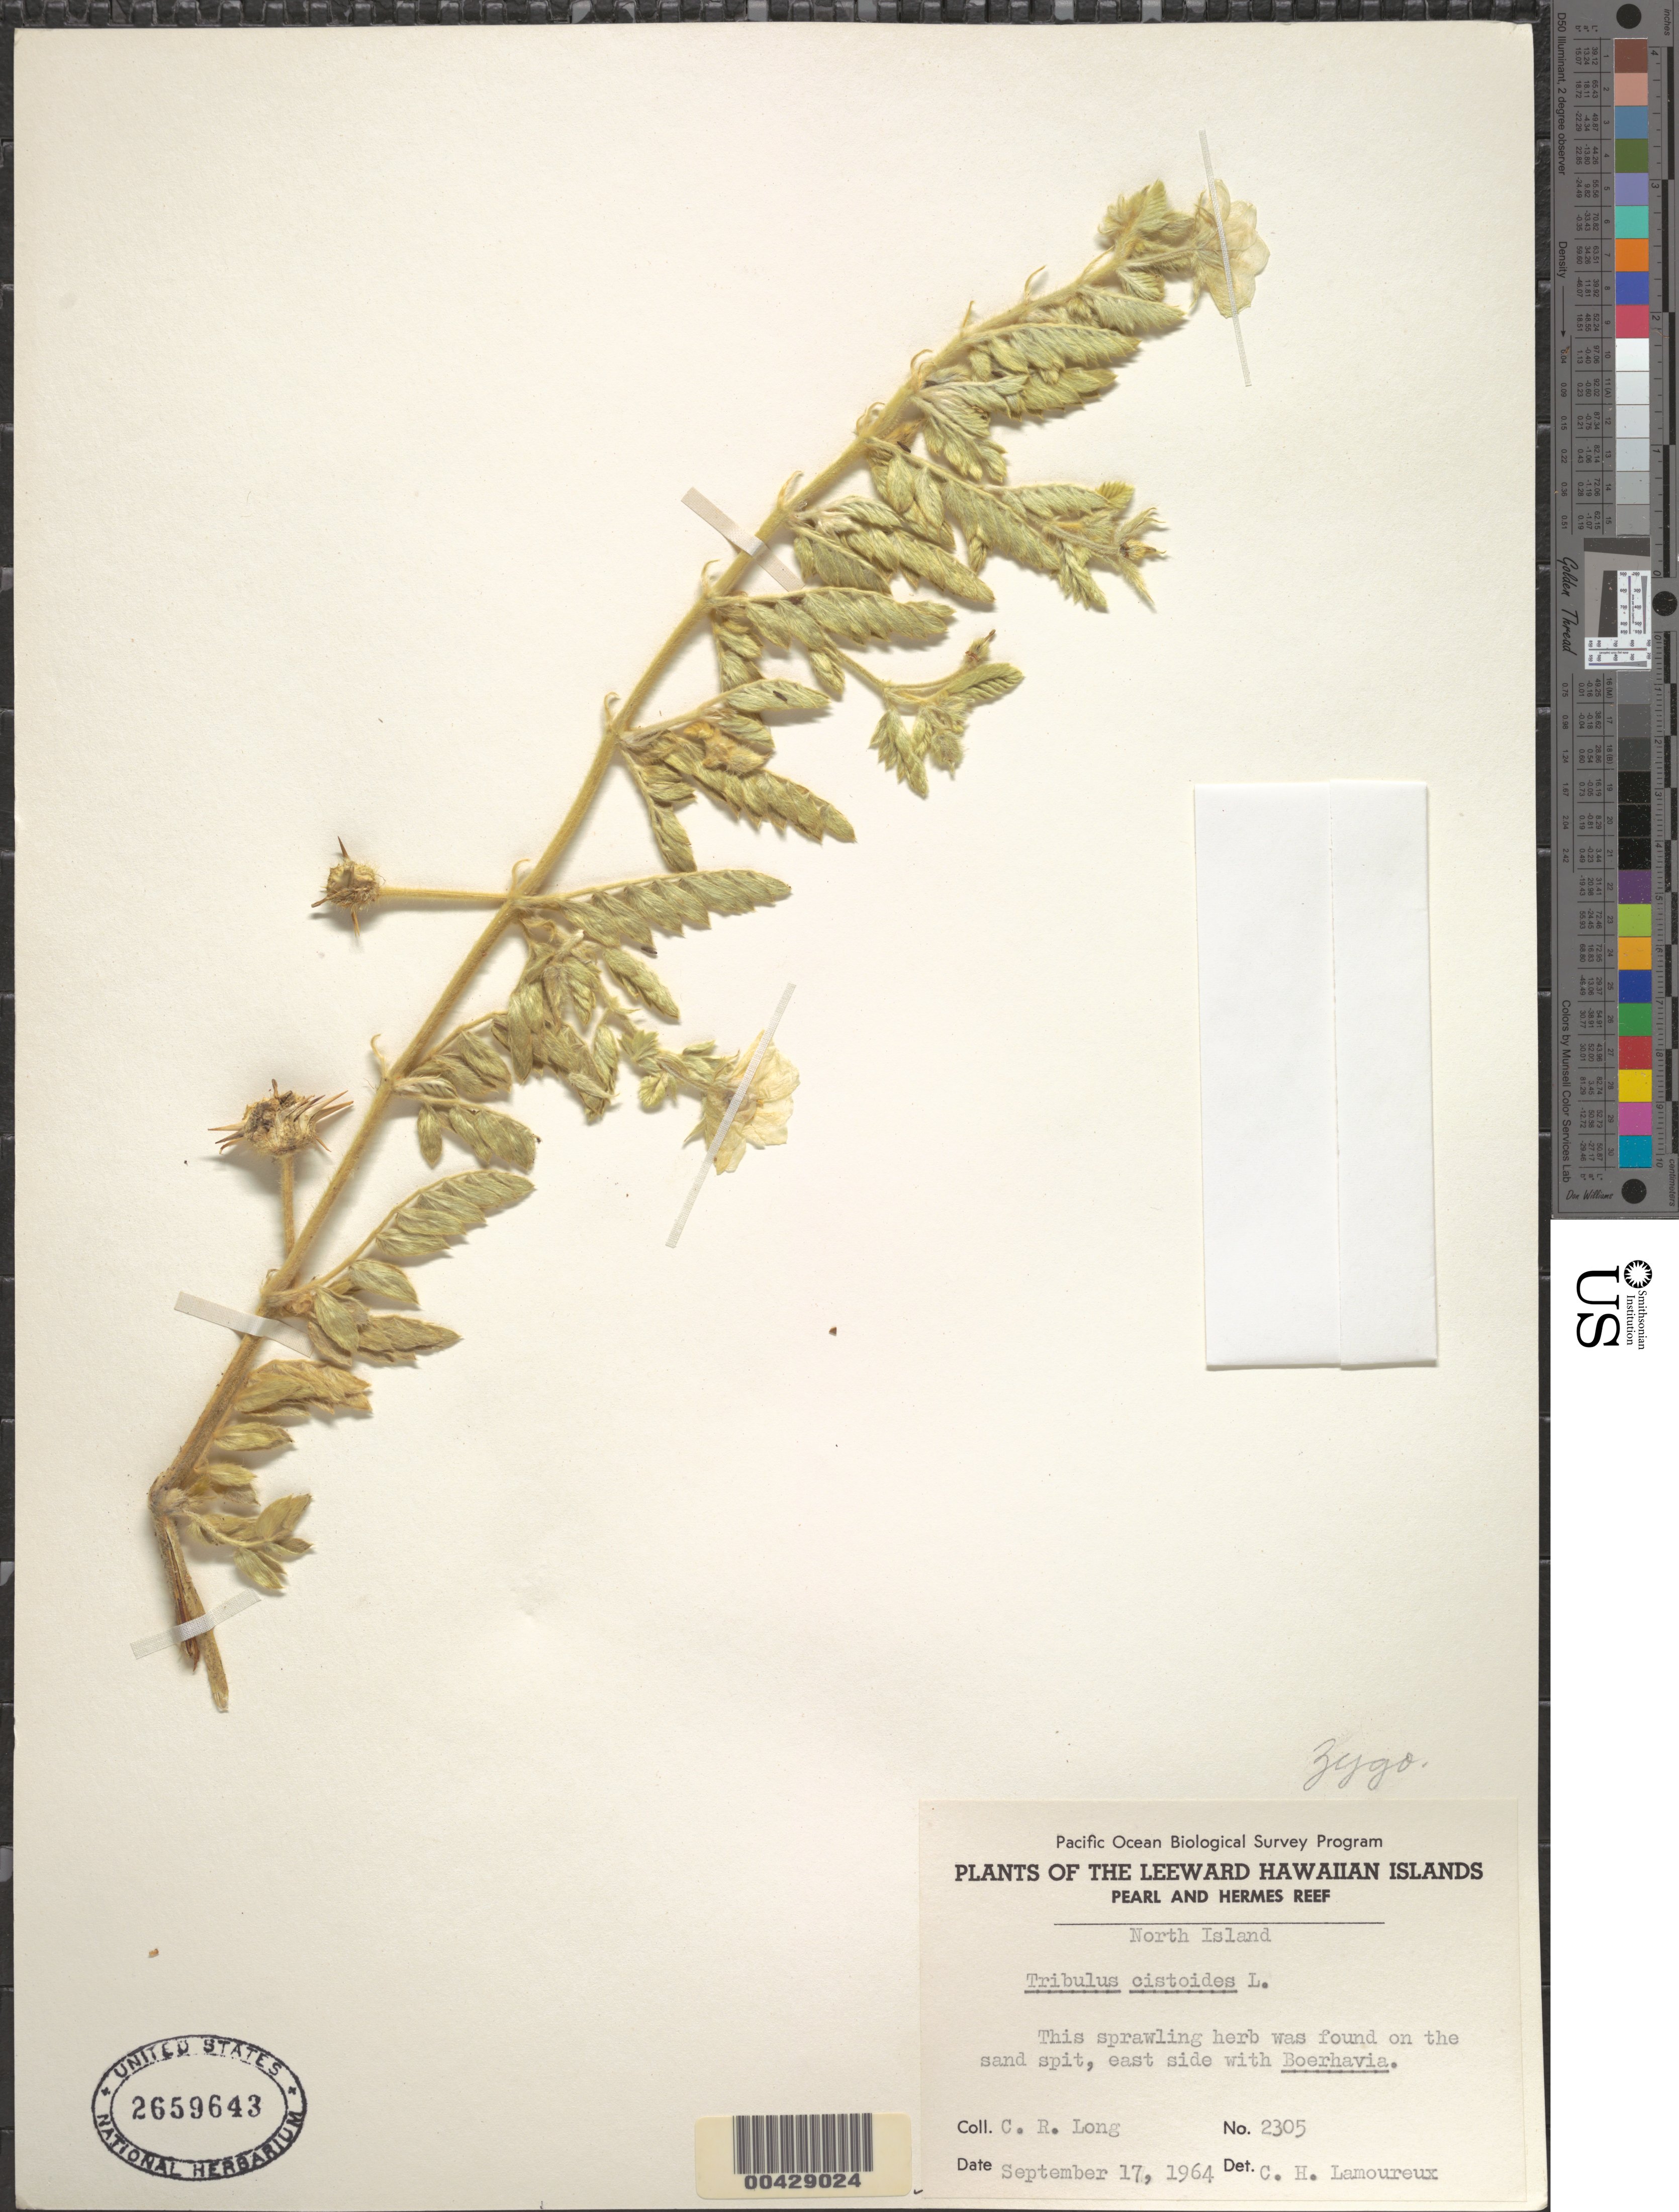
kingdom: Plantae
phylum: Tracheophyta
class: Magnoliopsida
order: Zygophyllales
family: Zygophyllaceae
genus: Tribulus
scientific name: Tribulus cistoides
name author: L.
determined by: Lamoureux, C. H.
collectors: C. Long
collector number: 2305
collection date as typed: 17 Sep 1964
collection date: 1964-09-17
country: United States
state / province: Hawaii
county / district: Honolulu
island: Pearl and Hermes Atoll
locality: North Islet, on sand spit, east side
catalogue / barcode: US 2659643